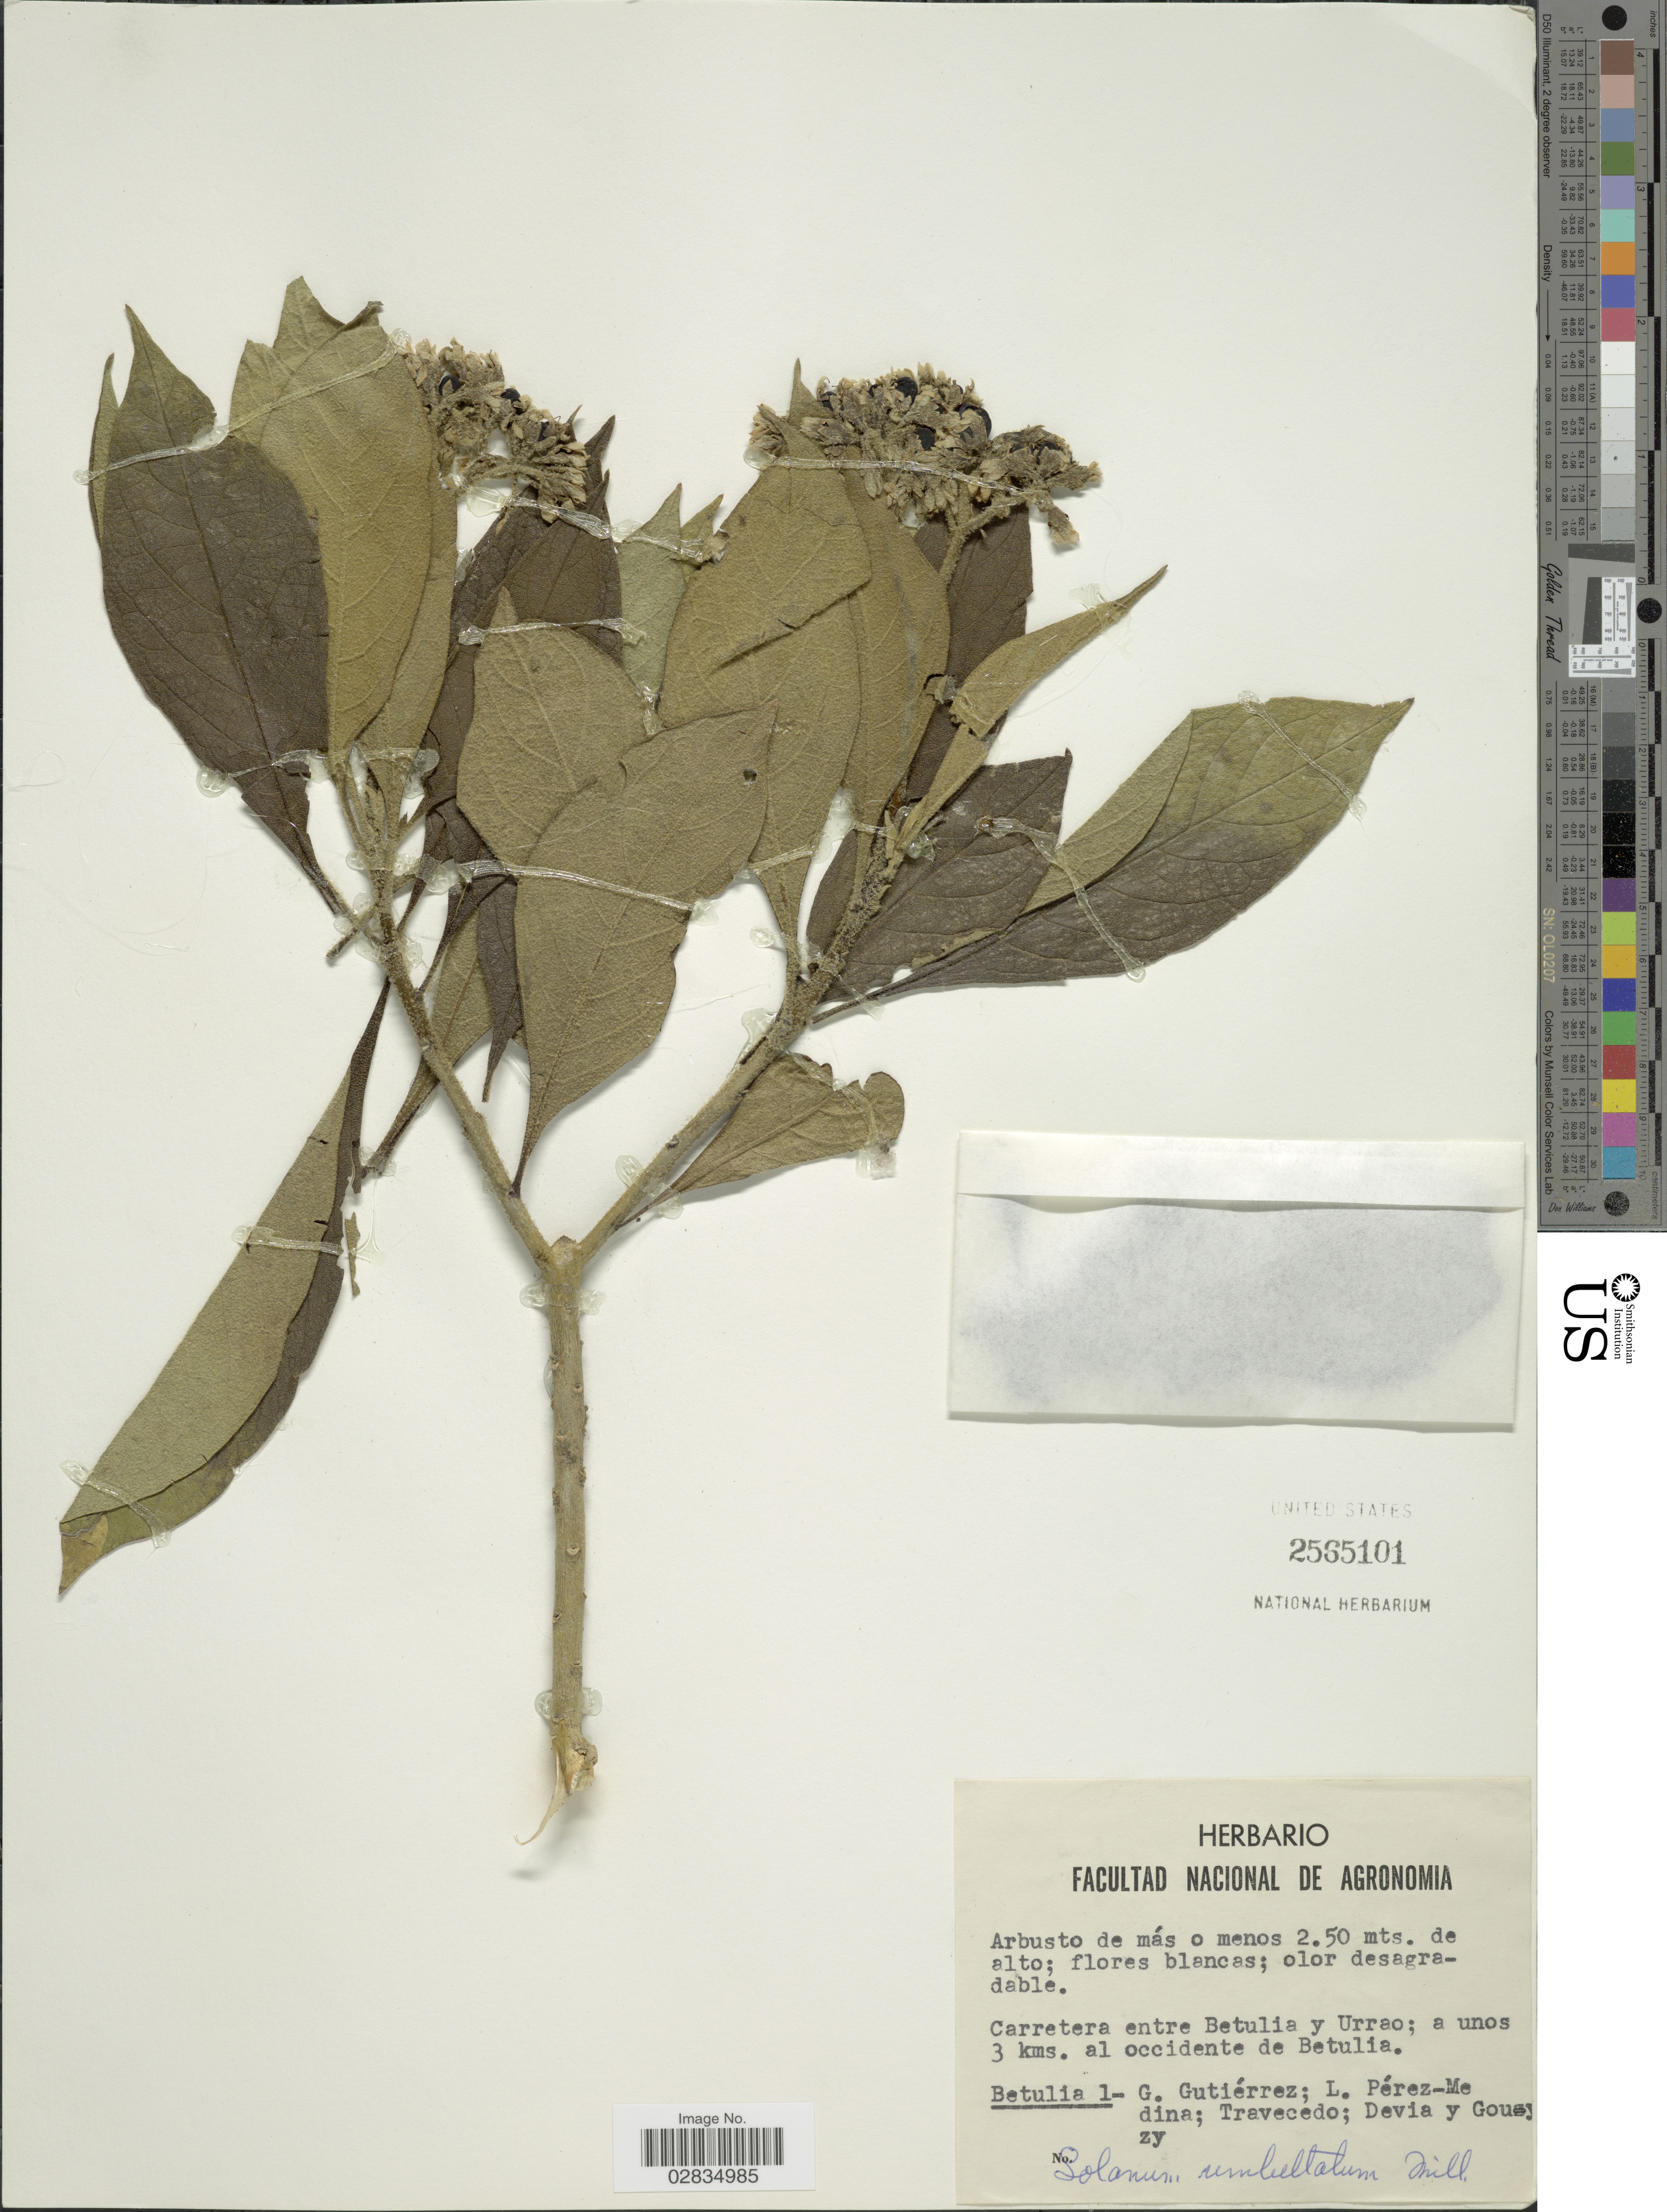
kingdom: Plantae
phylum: Tracheophyta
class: Magnoliopsida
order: Solanales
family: Solanaceae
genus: Solanum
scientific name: Solanum umbellatum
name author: Mill.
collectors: G. Gutiérrez, L. Pérez-Medina, E. Travecedo, -. Devia & -. Gouzy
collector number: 1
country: Colombia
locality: Carretera entre Betulia y Urrao; a unos 3 kms. al occidente de Betulia, Betulia.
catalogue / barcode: US 2565101